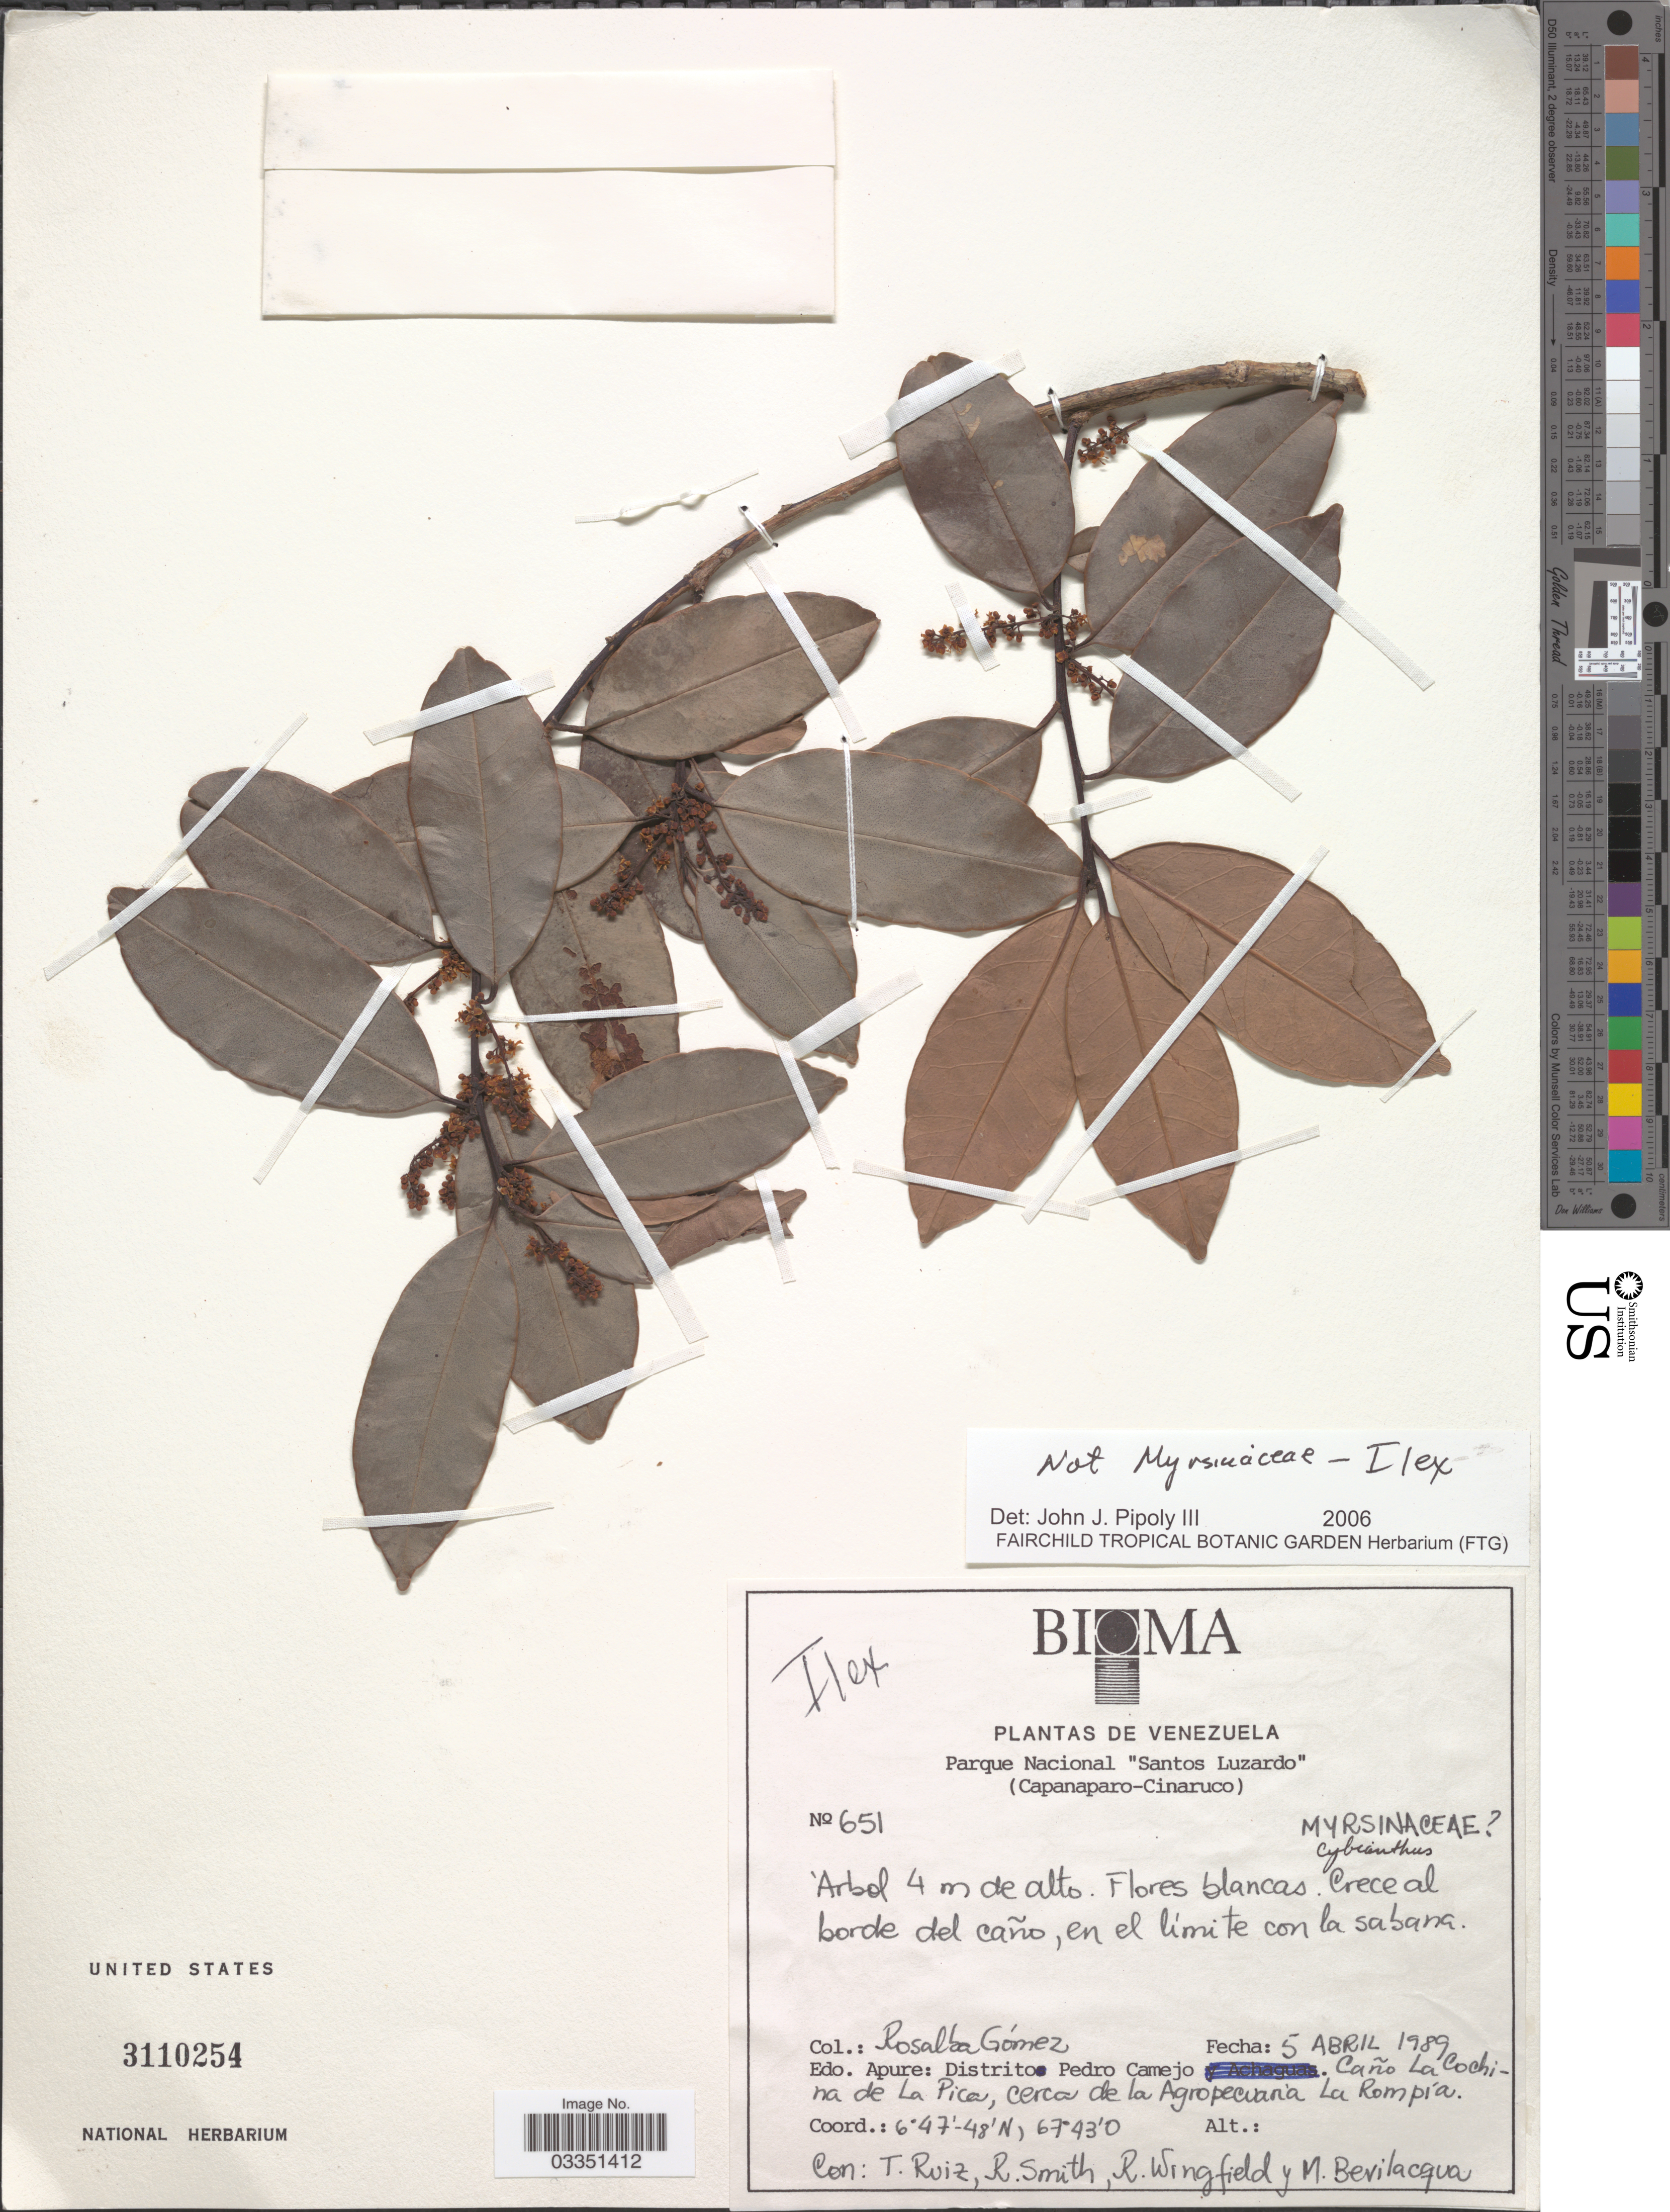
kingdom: Plantae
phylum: Tracheophyta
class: Magnoliopsida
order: Aquifoliales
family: Aquifoliaceae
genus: Ilex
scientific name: Ilex sp.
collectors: R. Gómez, T. Ruíz, R. Smith, R. Wingfield & M. Bevilacqua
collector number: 651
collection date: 1989-04-05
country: Venezuela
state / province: Apure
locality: Distrito Pedro Camejo. Caño La Cochina de La Pica, cerca de la Agropecuaria La Rompía.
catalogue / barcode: US 3110254